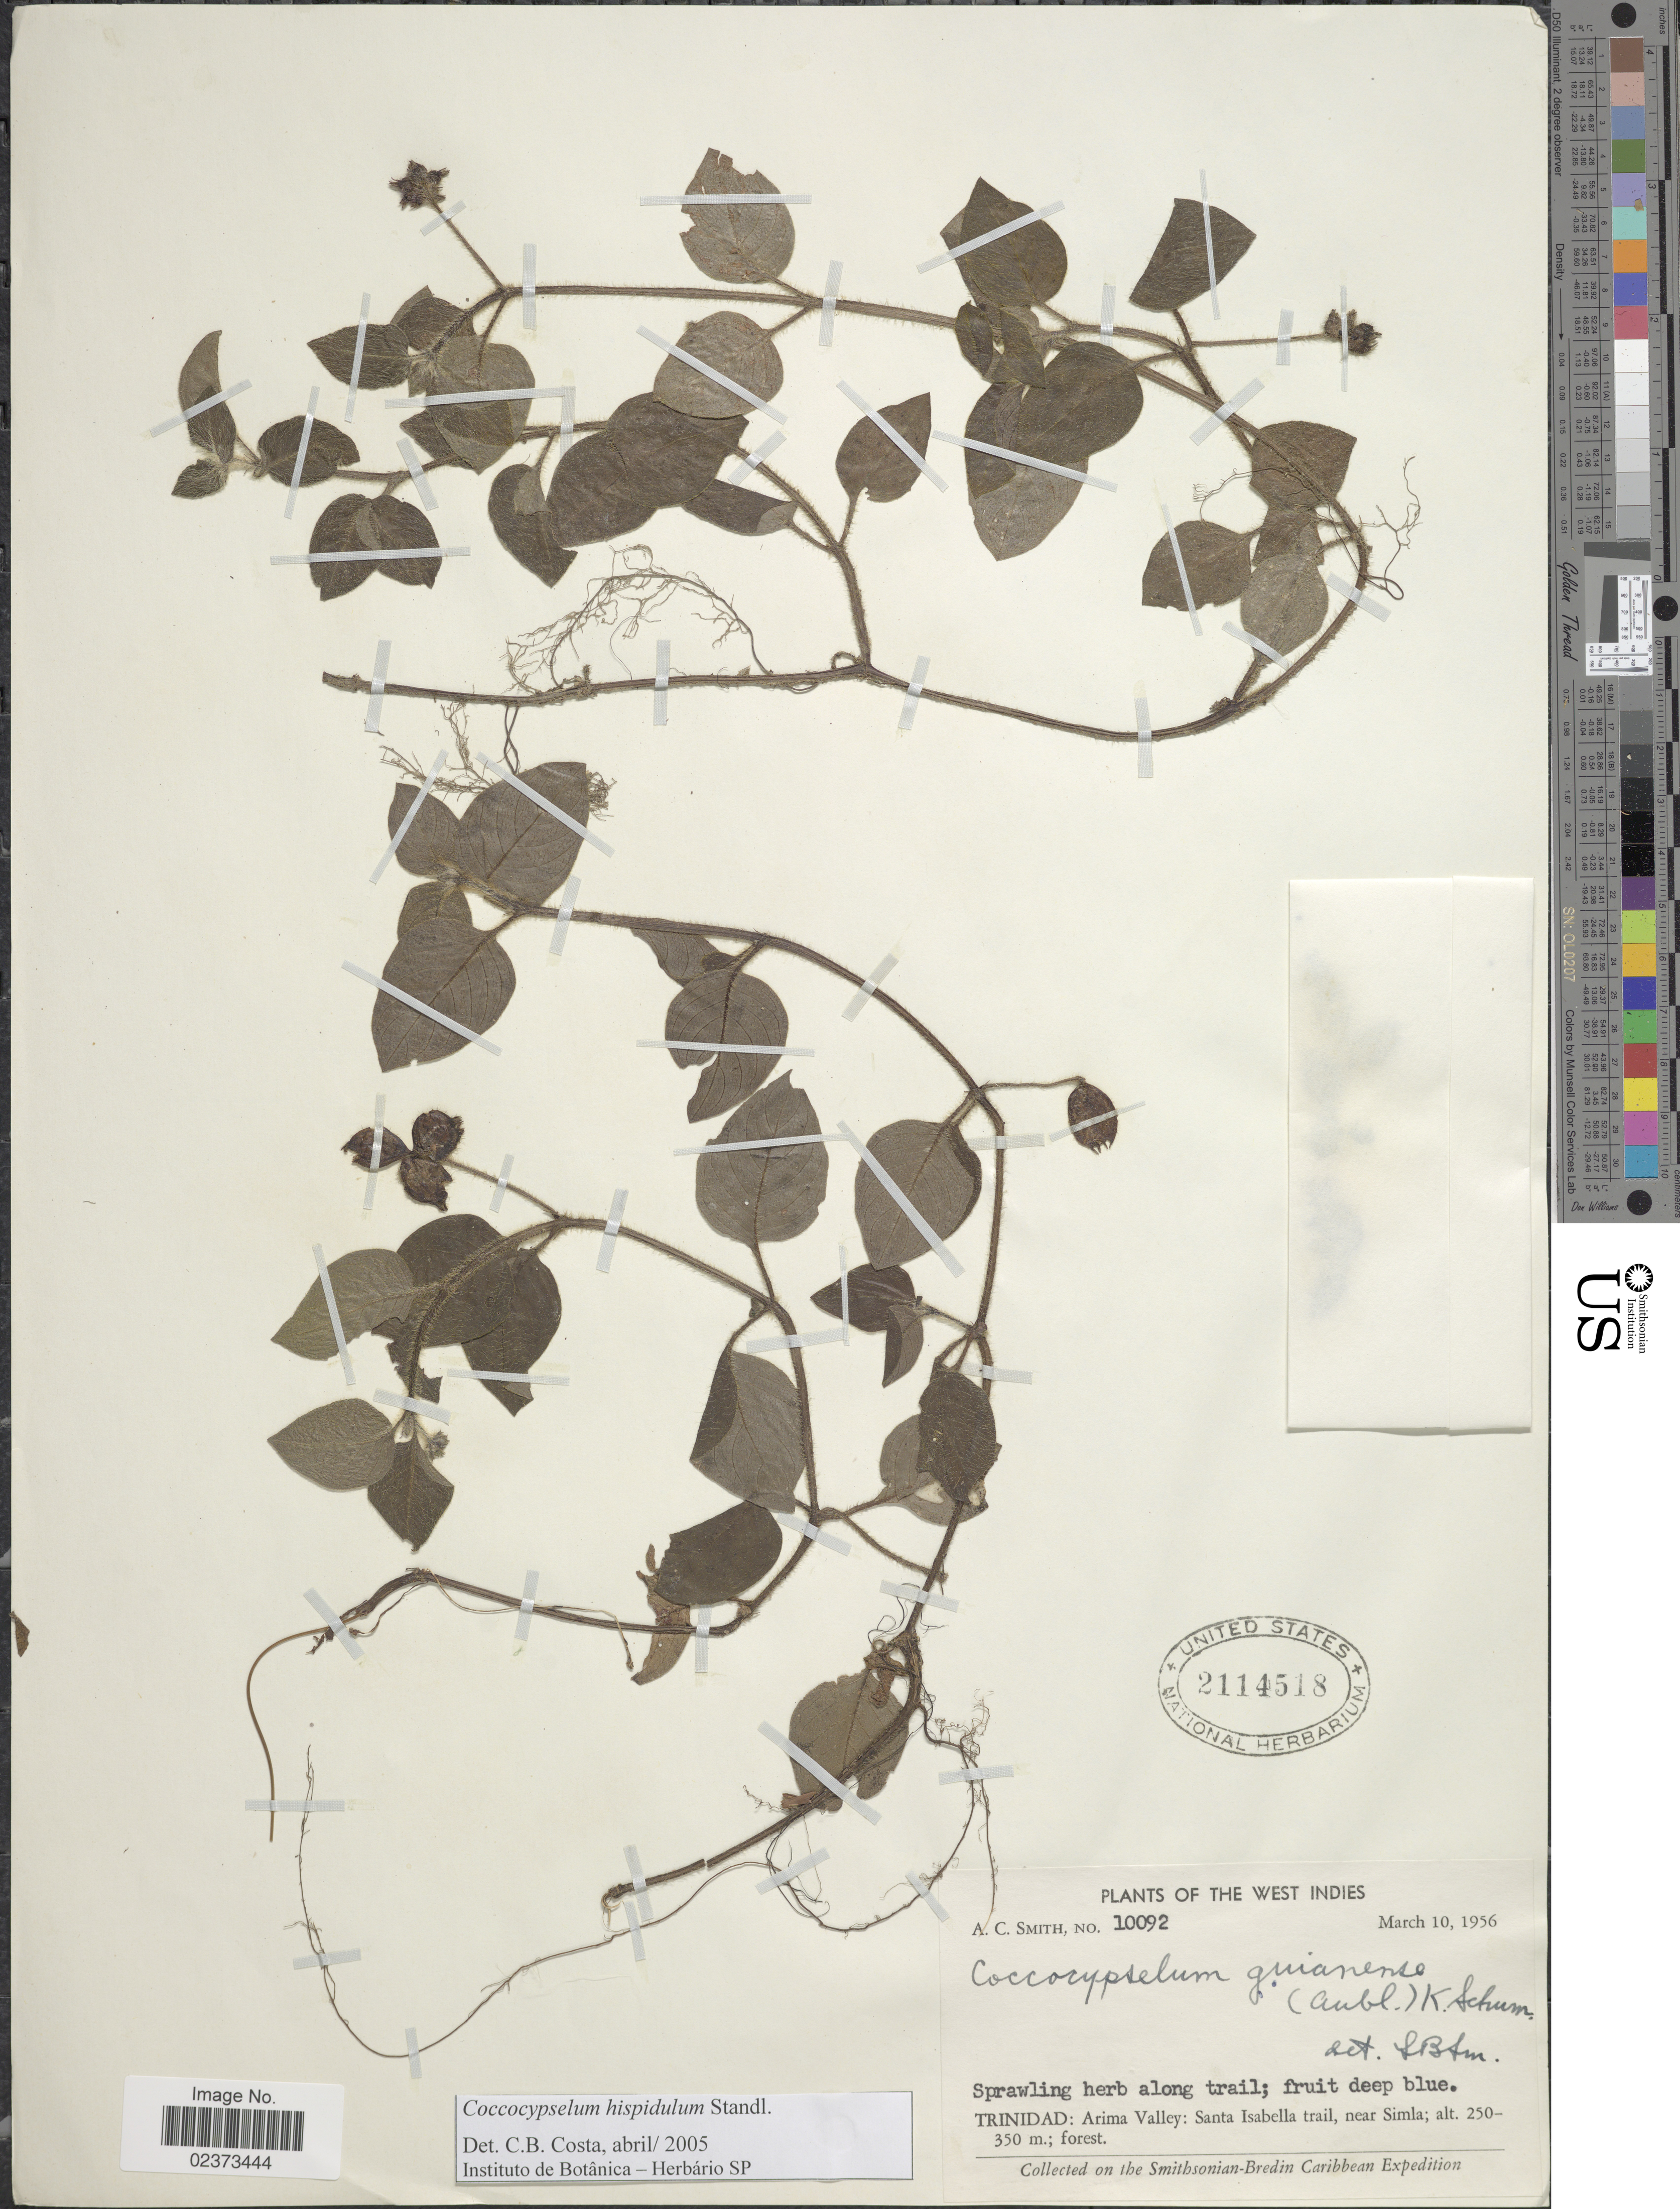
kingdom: Plantae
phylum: Tracheophyta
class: Magnoliopsida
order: Gentianales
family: Rubiaceae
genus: Coccocypselum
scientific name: Coccocypselum hispidulum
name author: (Standl.) Standl.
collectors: A. C. Smith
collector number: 10092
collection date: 1956-03-10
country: Trinidad and Tobago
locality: Trinidad: Arima Valley: Santa Isabella trail, near Simla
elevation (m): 250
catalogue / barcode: US 2114518